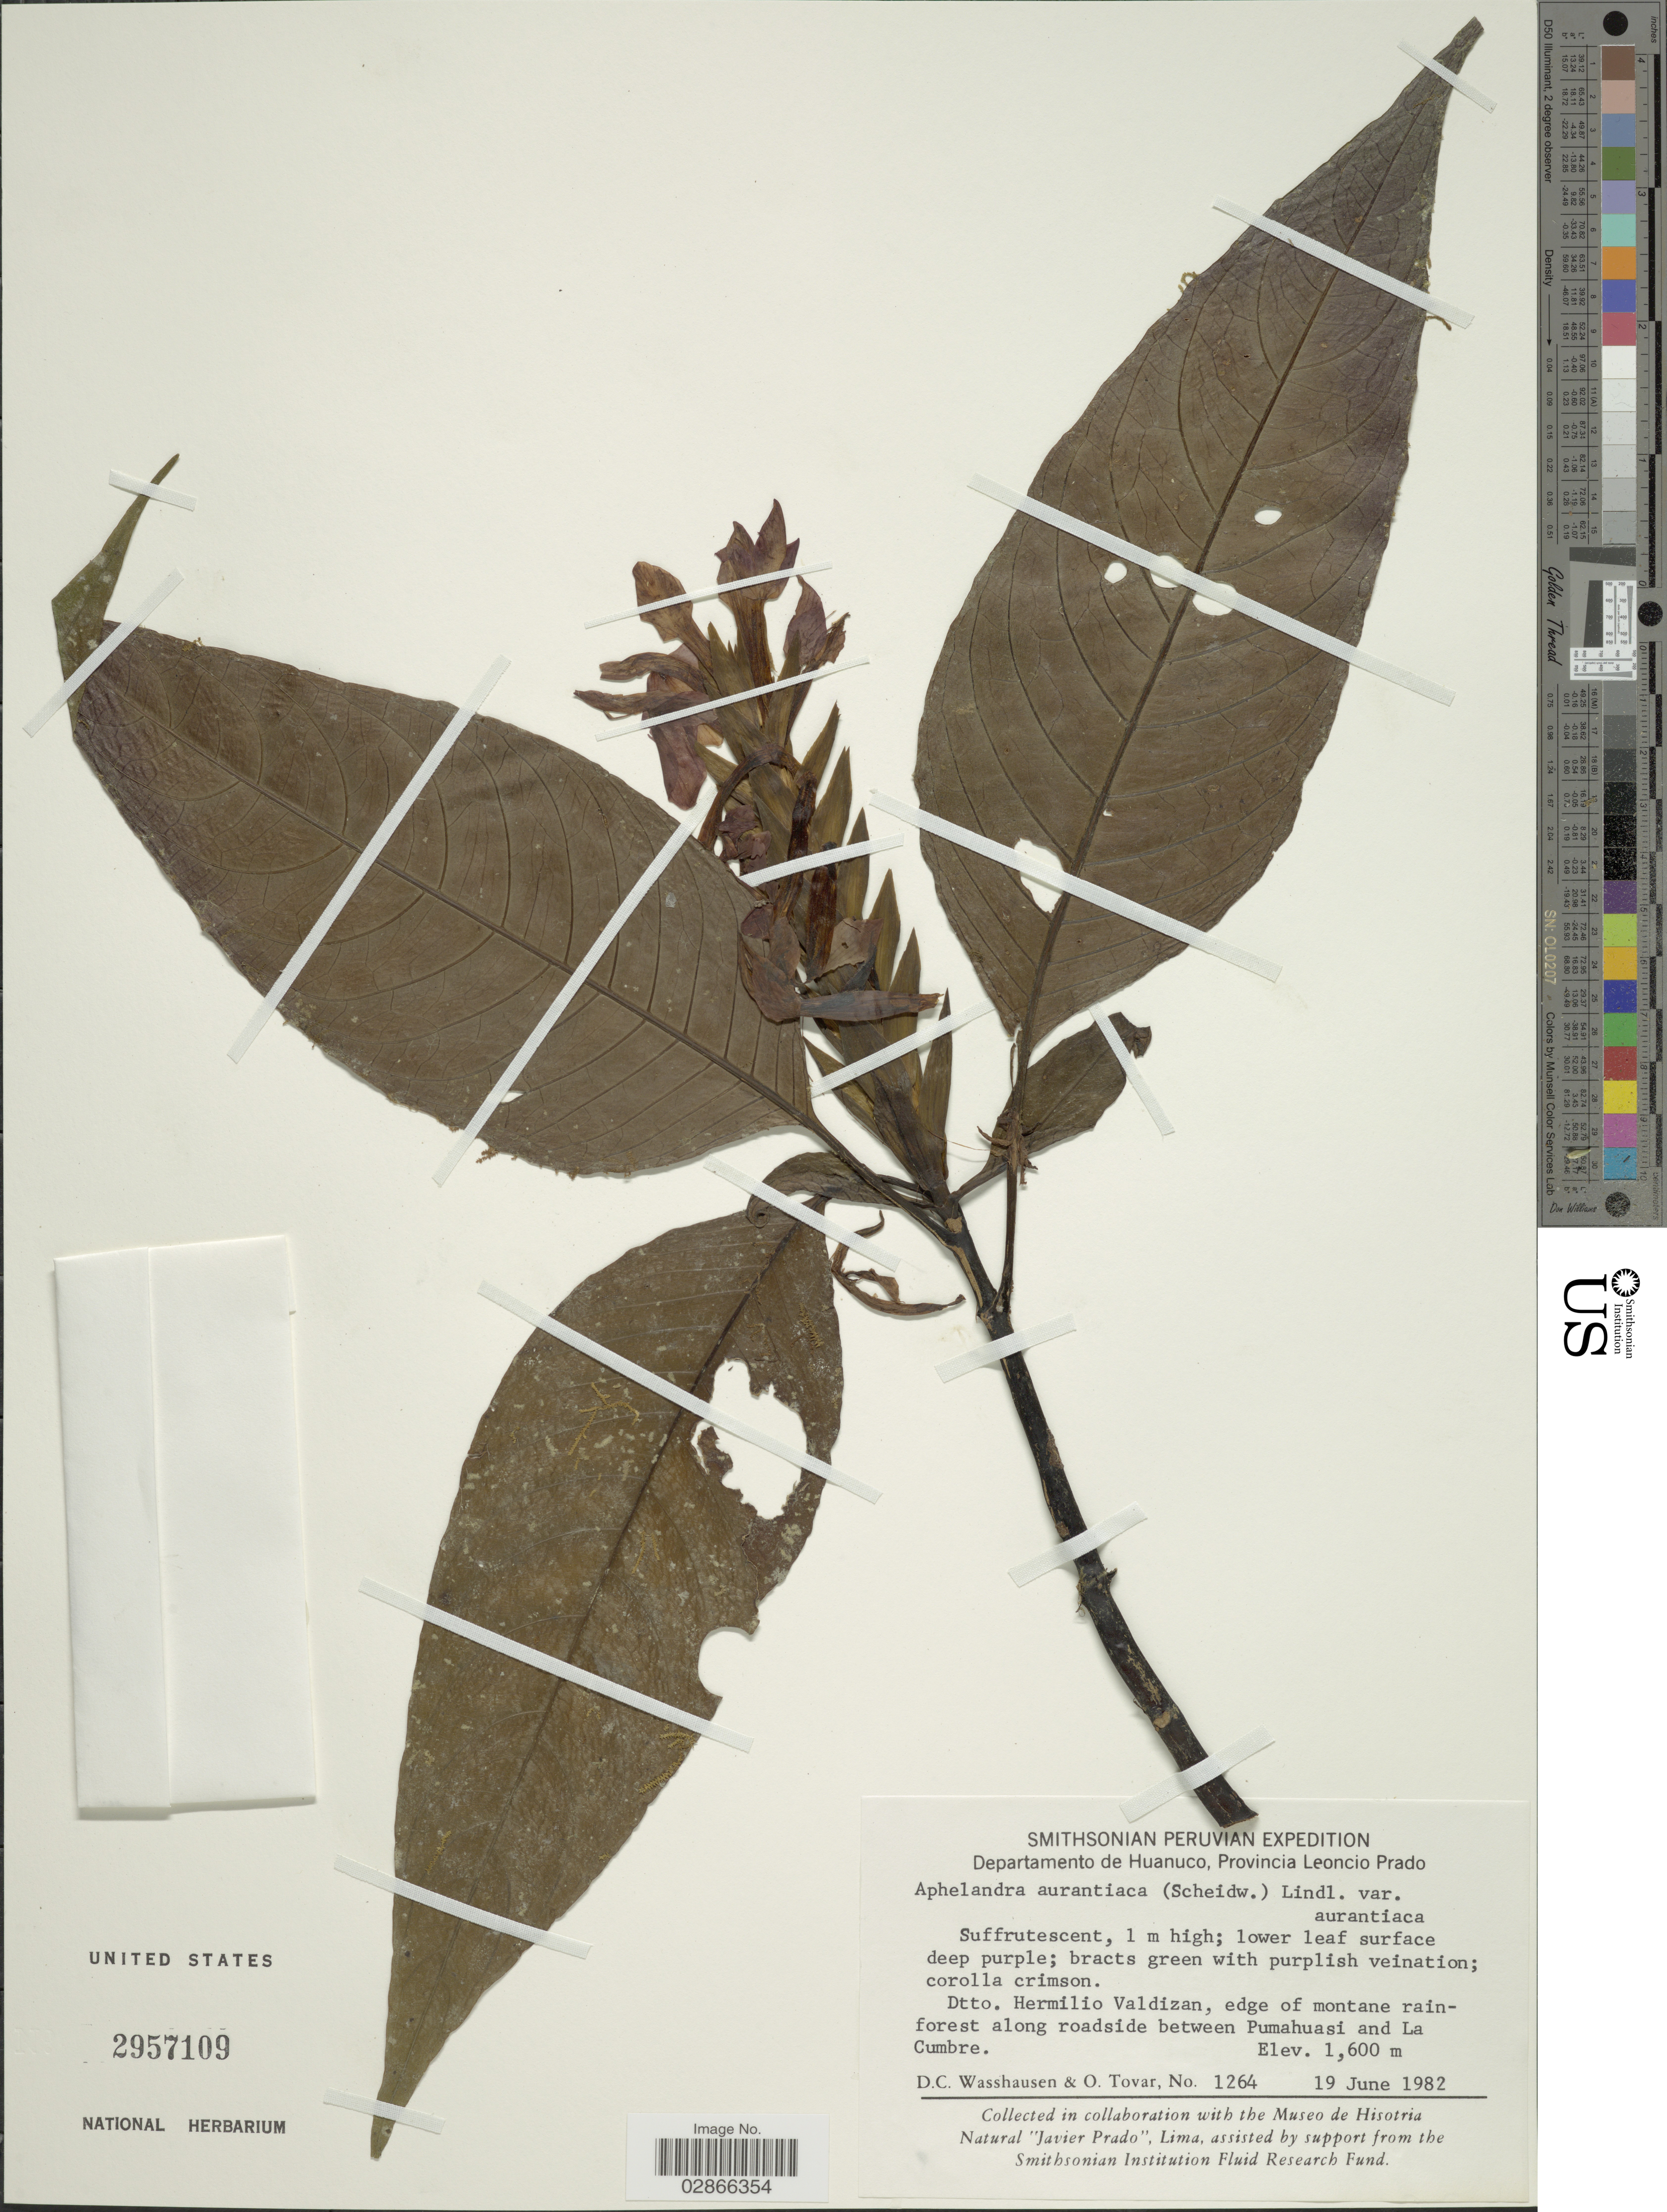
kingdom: Plantae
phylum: Tracheophyta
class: Magnoliopsida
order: Lamiales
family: Acanthaceae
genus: Aphelandra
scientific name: Aphelandra aurantiaca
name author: (Scheidw.) Lindl.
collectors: D. C. Wasshausen & Ó. Tovar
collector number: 1264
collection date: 1982-06-19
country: Peru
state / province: Huánuco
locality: Departamento de Huanuco, Provincia Leoncio Prado. Dtto. Hermilio Valdizan, edge of montane rainforest along roadside between Pumahuasi and La Cumbre.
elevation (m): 1600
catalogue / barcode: US 2957109